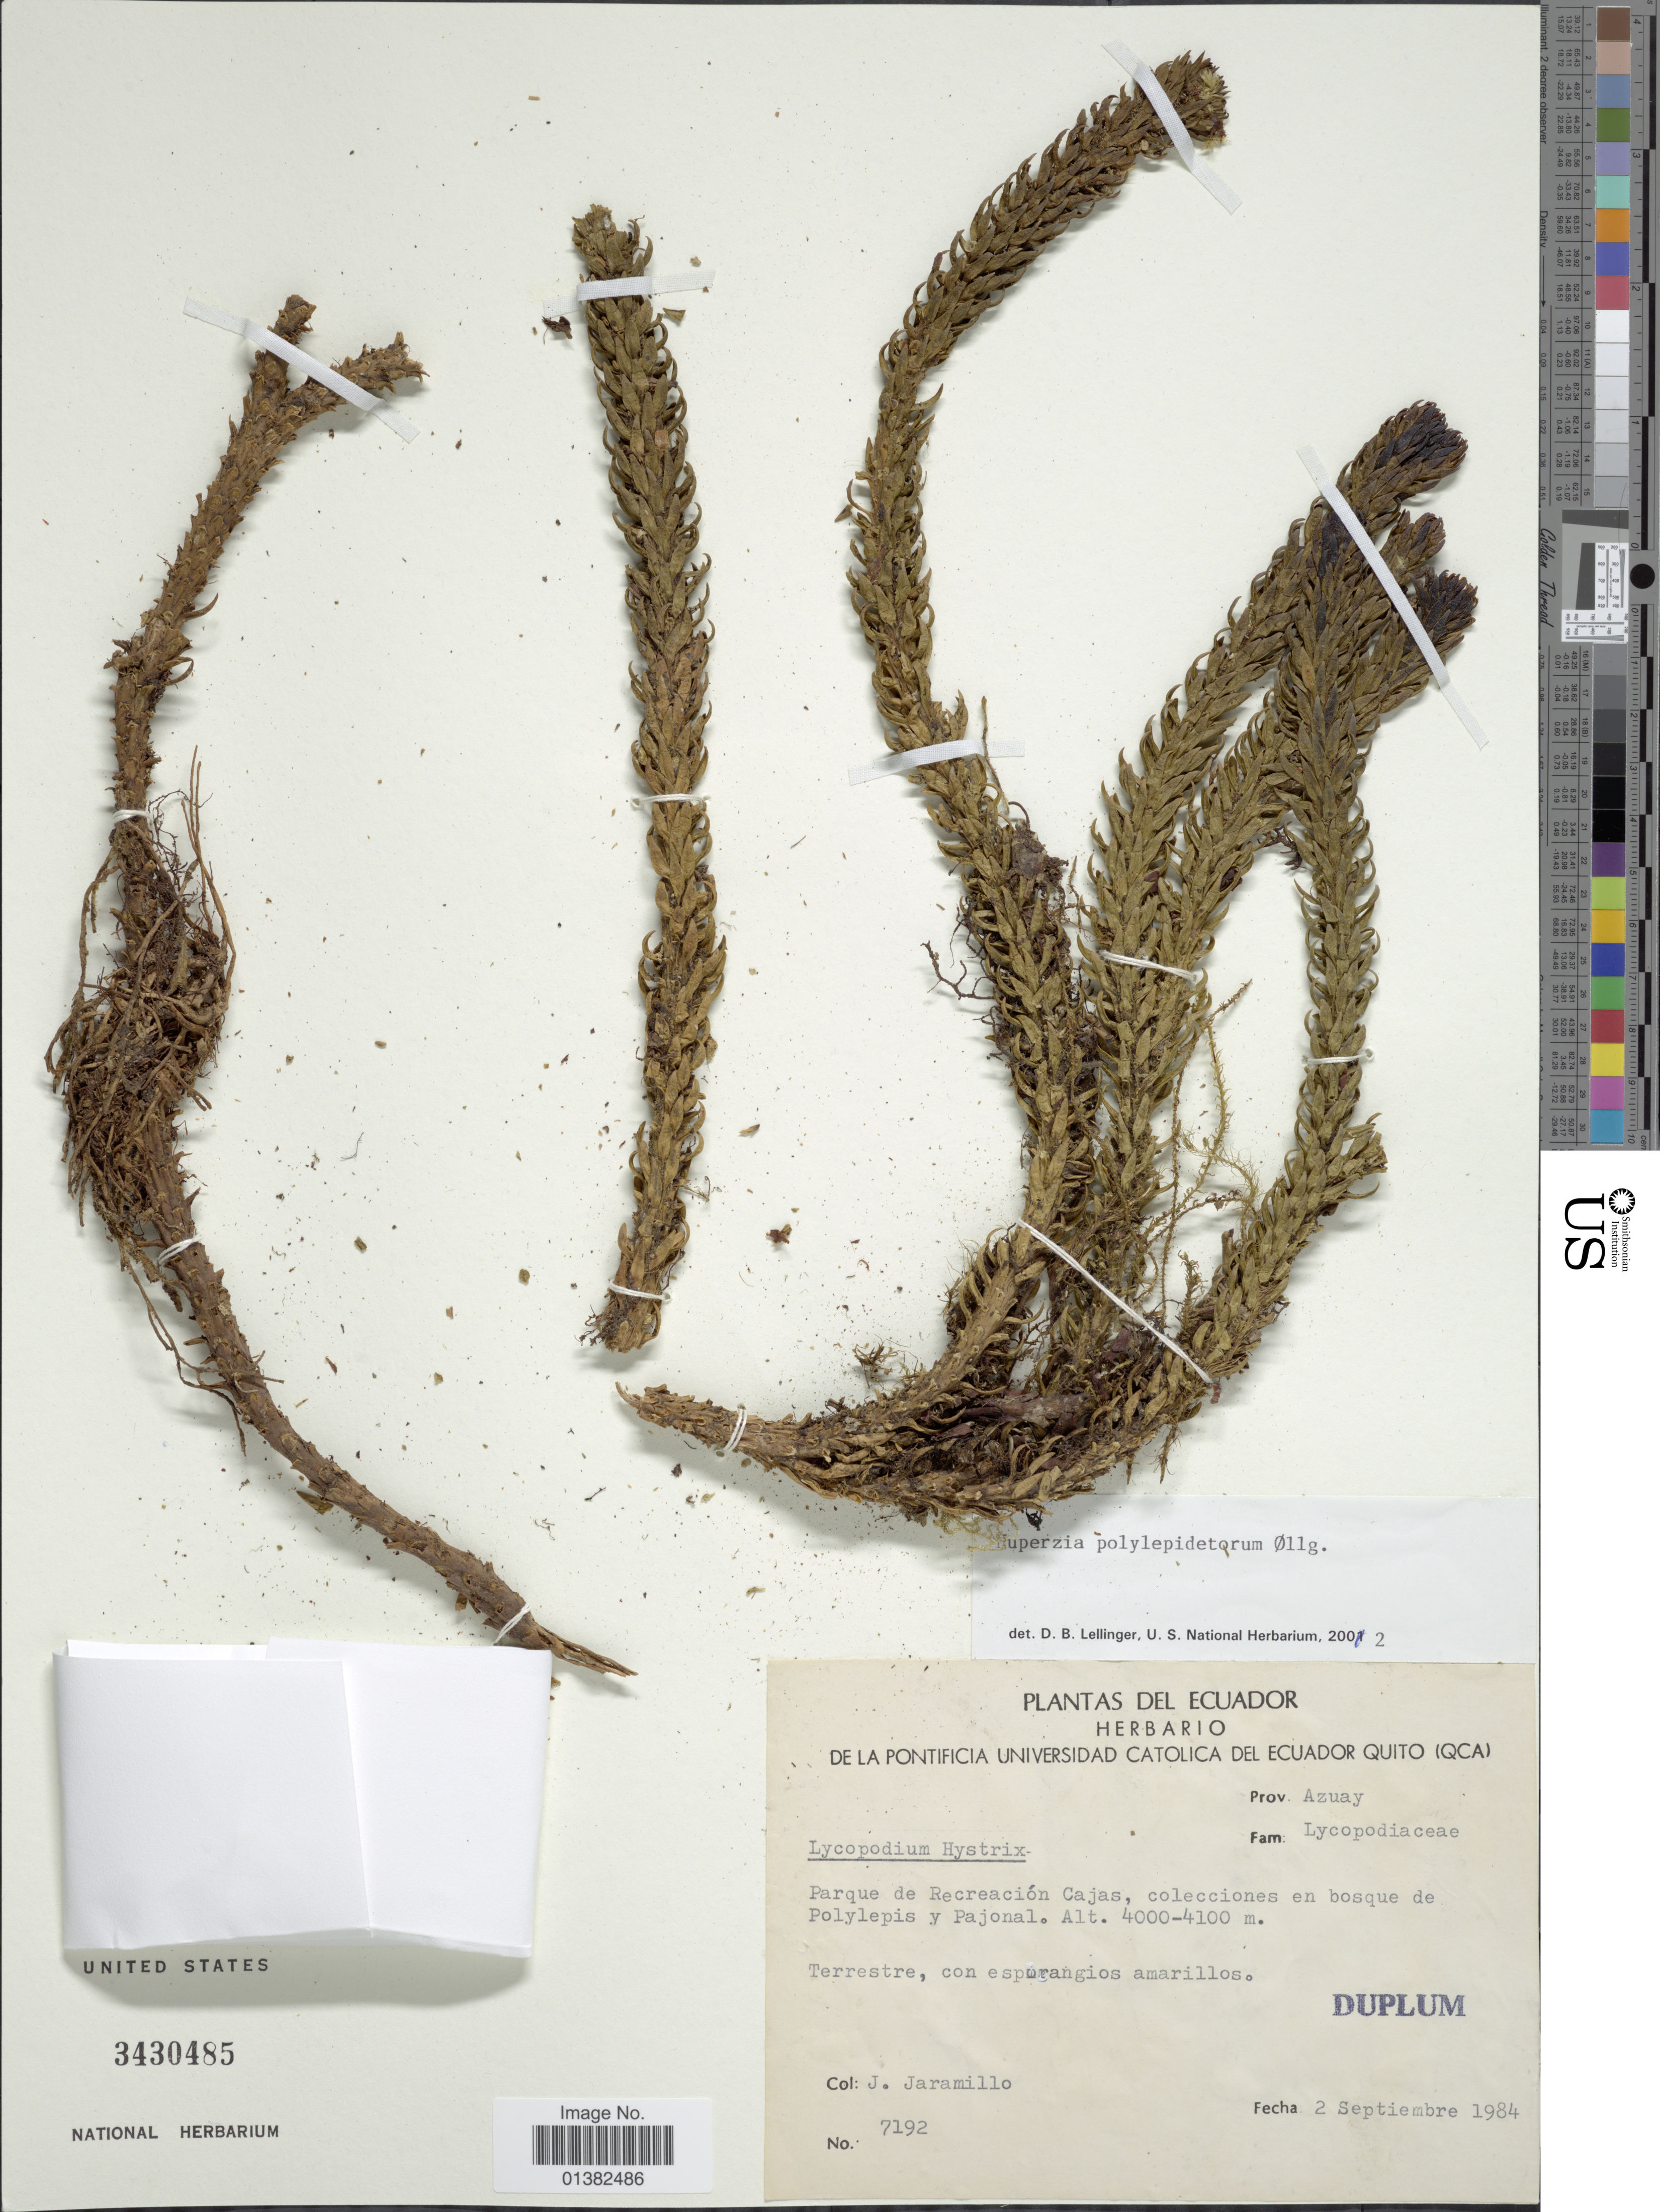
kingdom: Plantae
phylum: Tracheophyta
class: Lycopodiopsida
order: Lycopodiales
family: Lycopodiaceae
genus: Phlegmariurus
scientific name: Phlegmariurus polylepidetorum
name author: (B. Øllg.) B. Øllg.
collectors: J. Jaramillo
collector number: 7192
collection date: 1984-09-02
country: Ecuador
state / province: Azuay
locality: Parque de Recreación Cajas, colecciones en bosque de Polylepis y Pajonal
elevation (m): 4000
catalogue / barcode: US 3430485